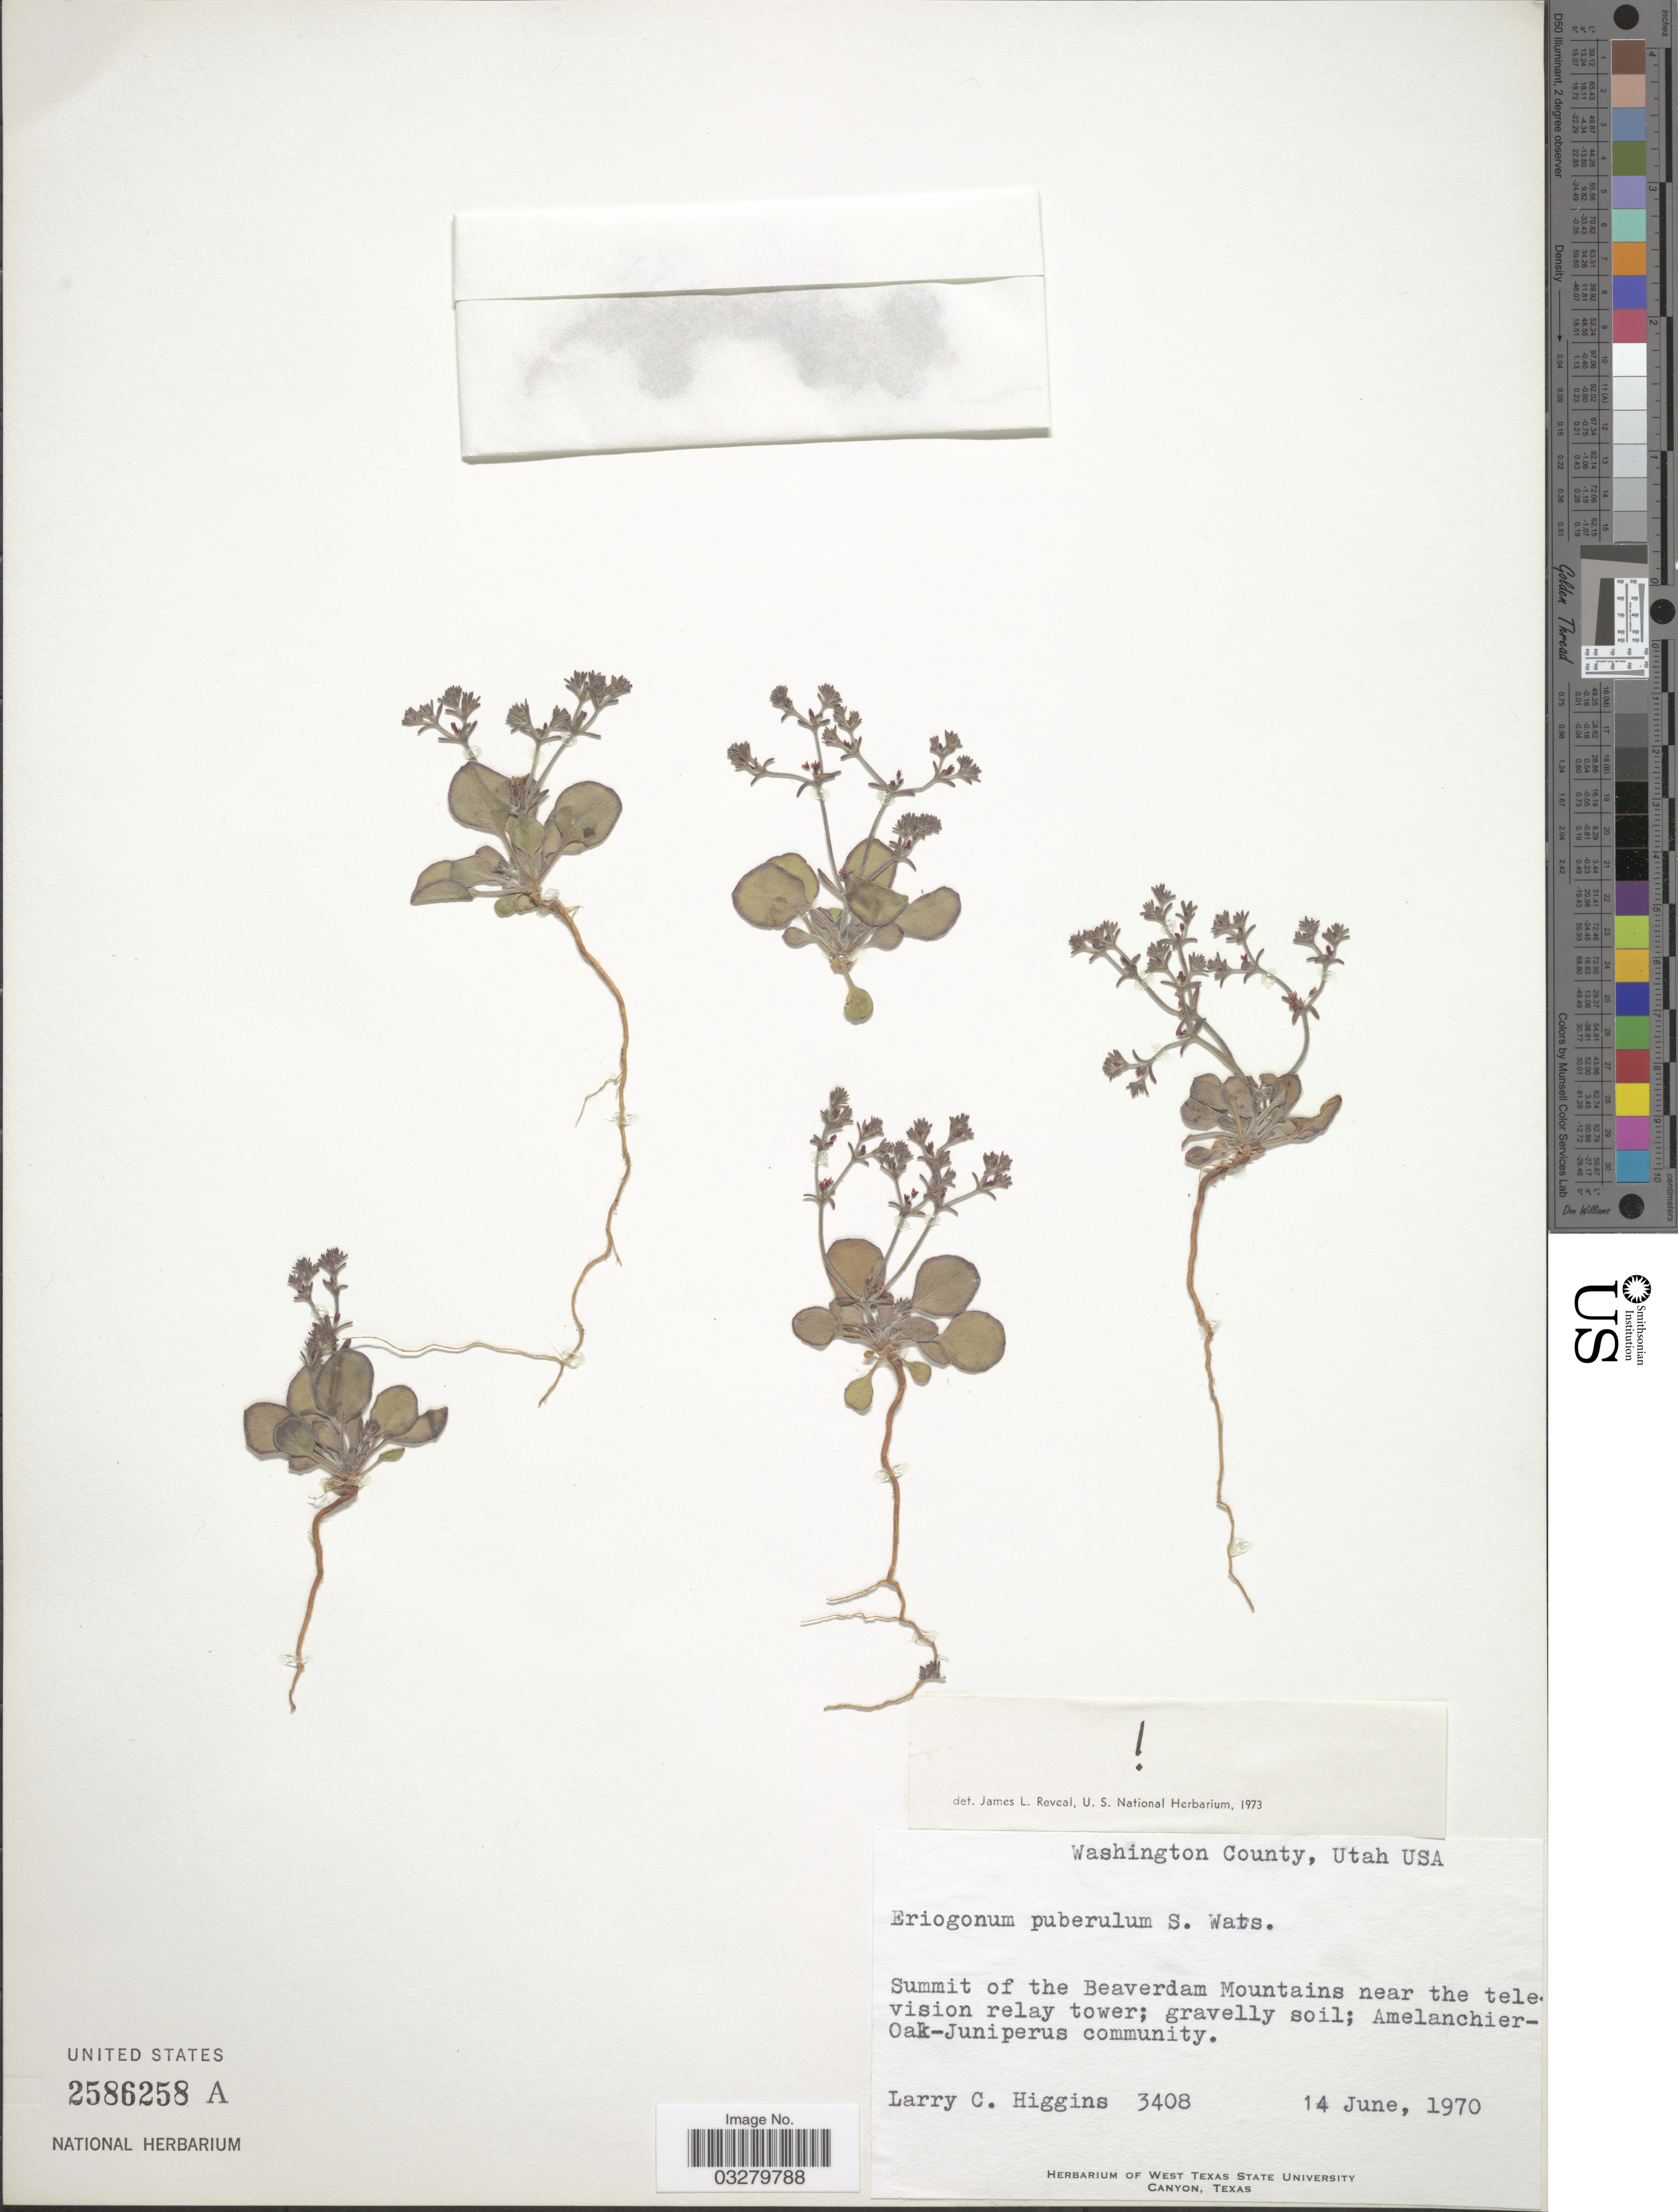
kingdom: Plantae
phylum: Tracheophyta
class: Magnoliopsida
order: Caryophyllales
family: Polygonaceae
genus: Eriogonum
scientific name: Eriogonum puberulum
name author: S. Watson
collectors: L. Higgins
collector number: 3408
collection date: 1970-06-14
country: United States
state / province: Utah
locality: Washington County. Summit of Beaverdam Mountains near the television relay tower.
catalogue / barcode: US 2586258A